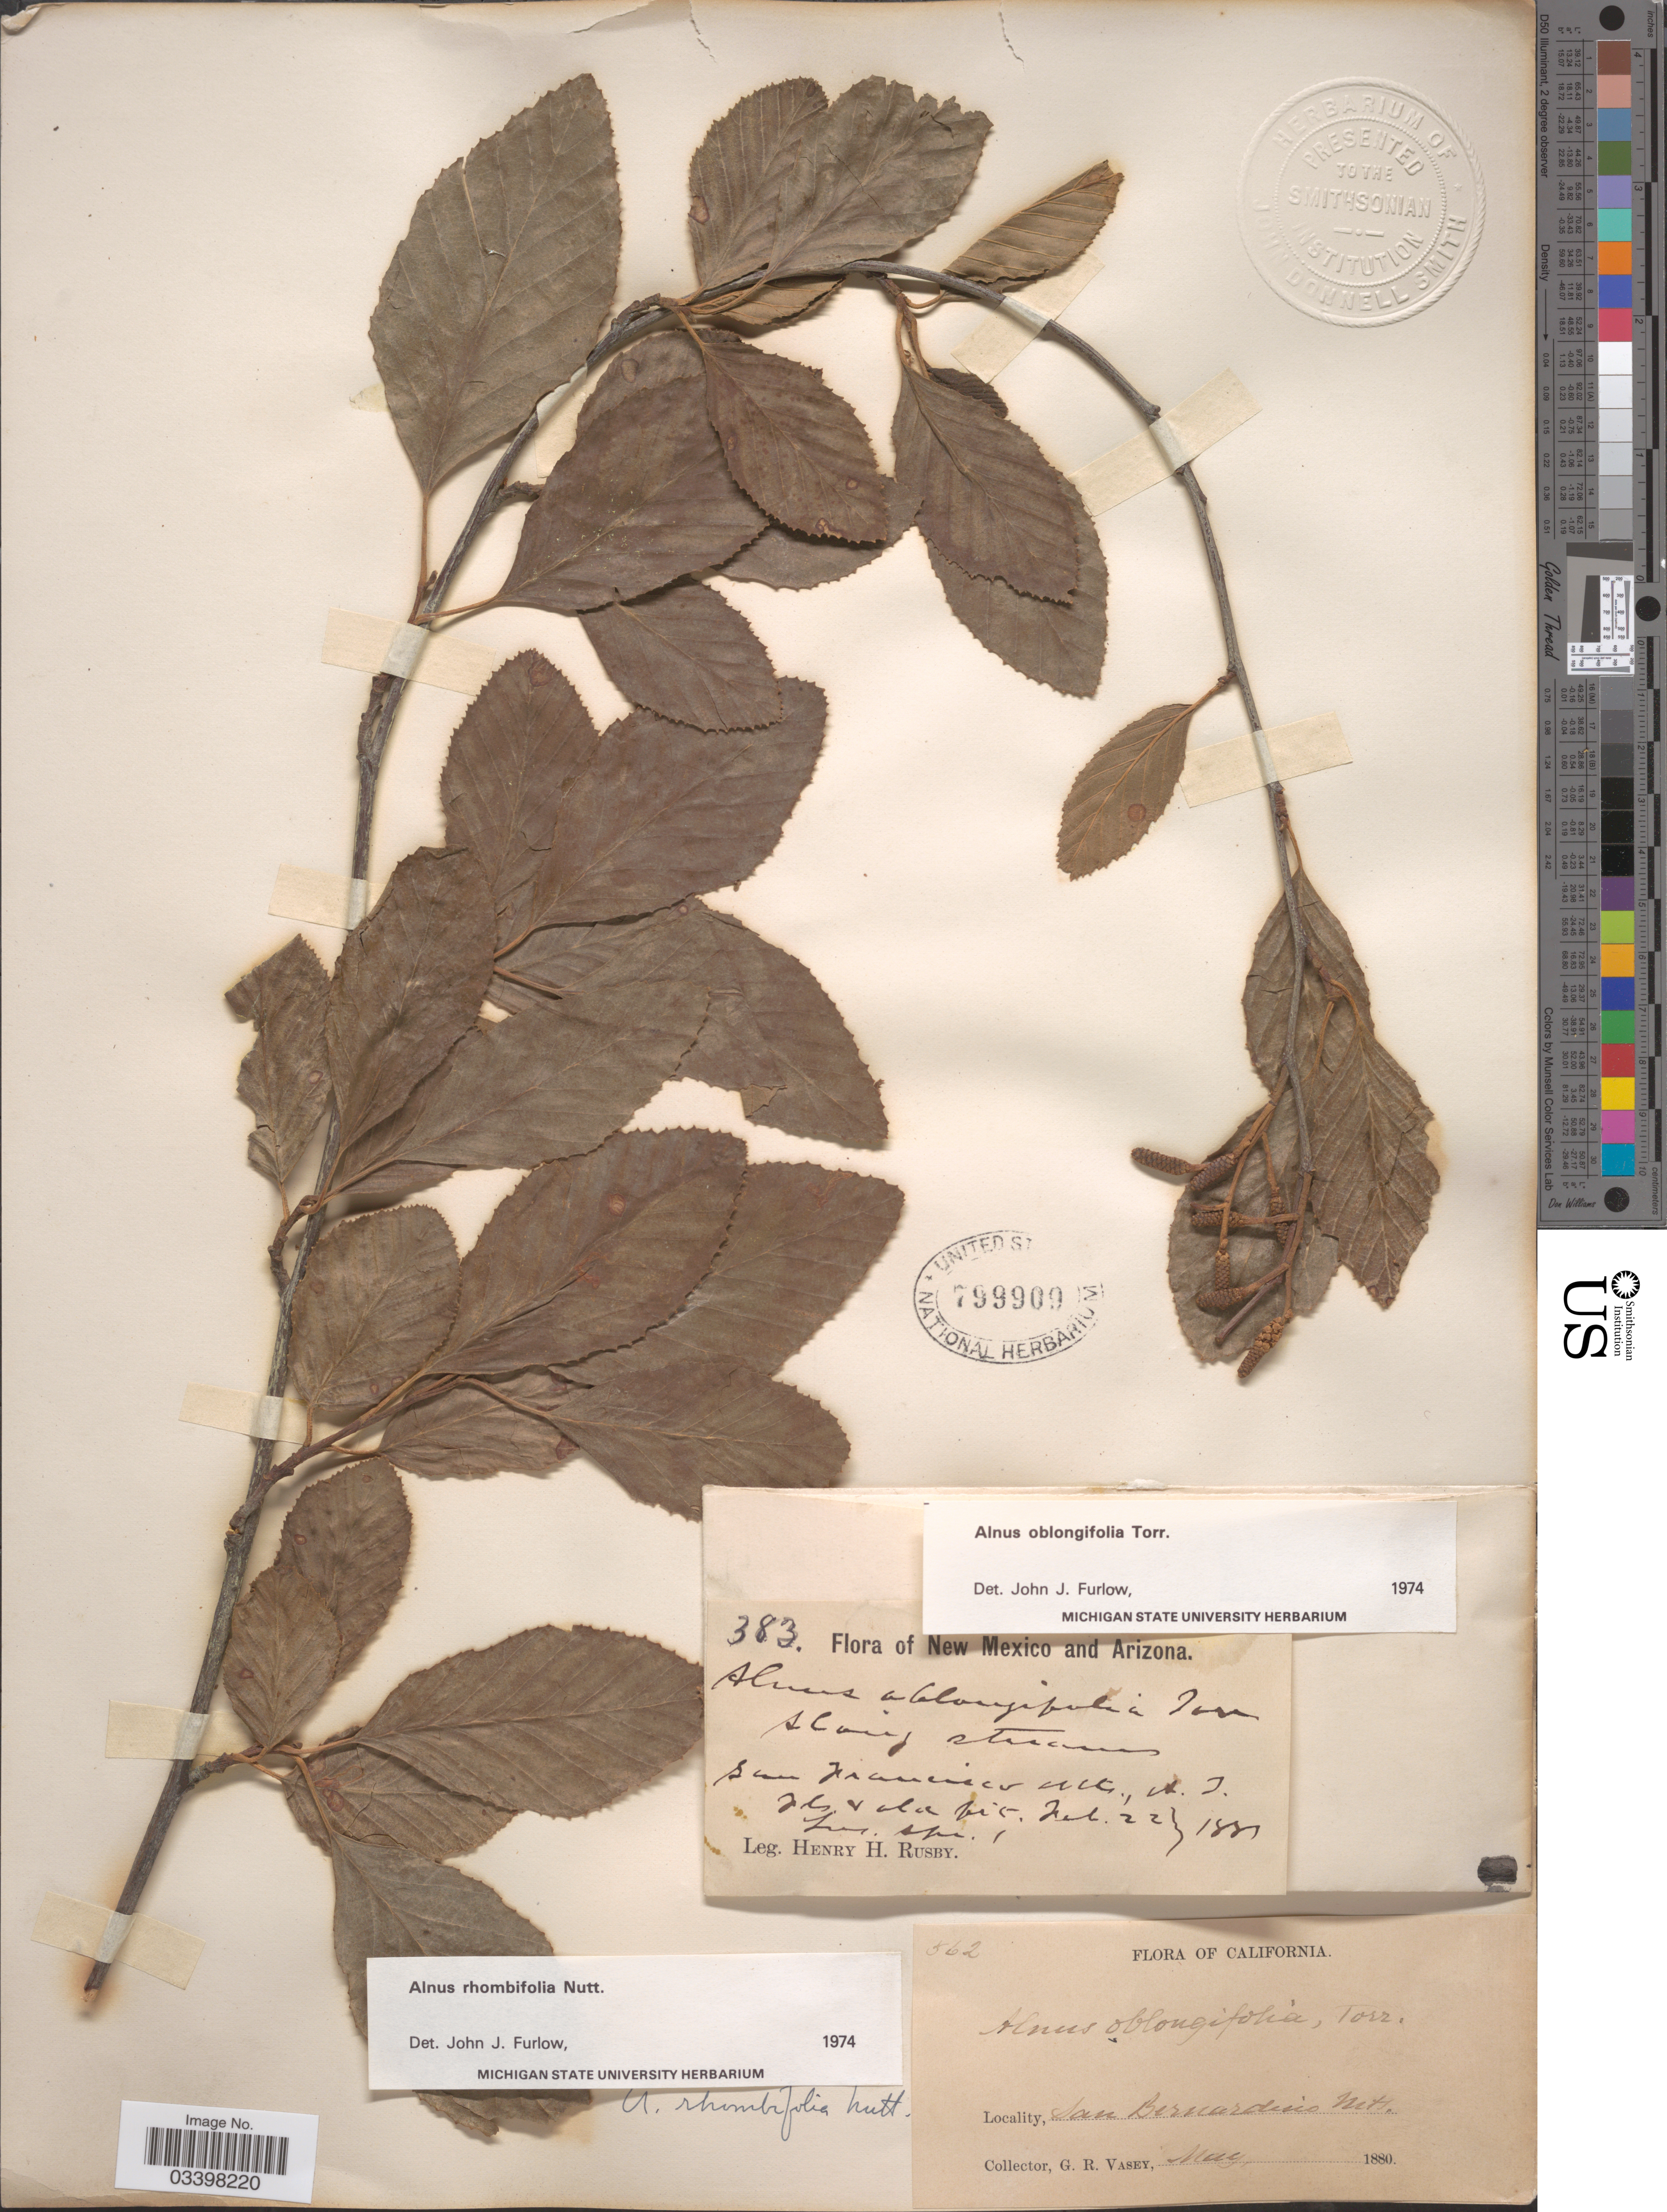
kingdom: Plantae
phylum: Tracheophyta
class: Magnoliopsida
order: Fagales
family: Betulaceae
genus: Alnus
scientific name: Alnus rhombifolia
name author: Nutt.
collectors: G. R. Vasey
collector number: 562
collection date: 1880-05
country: United States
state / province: California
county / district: San Bernardino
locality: San Bernardino Mts.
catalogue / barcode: US 799909